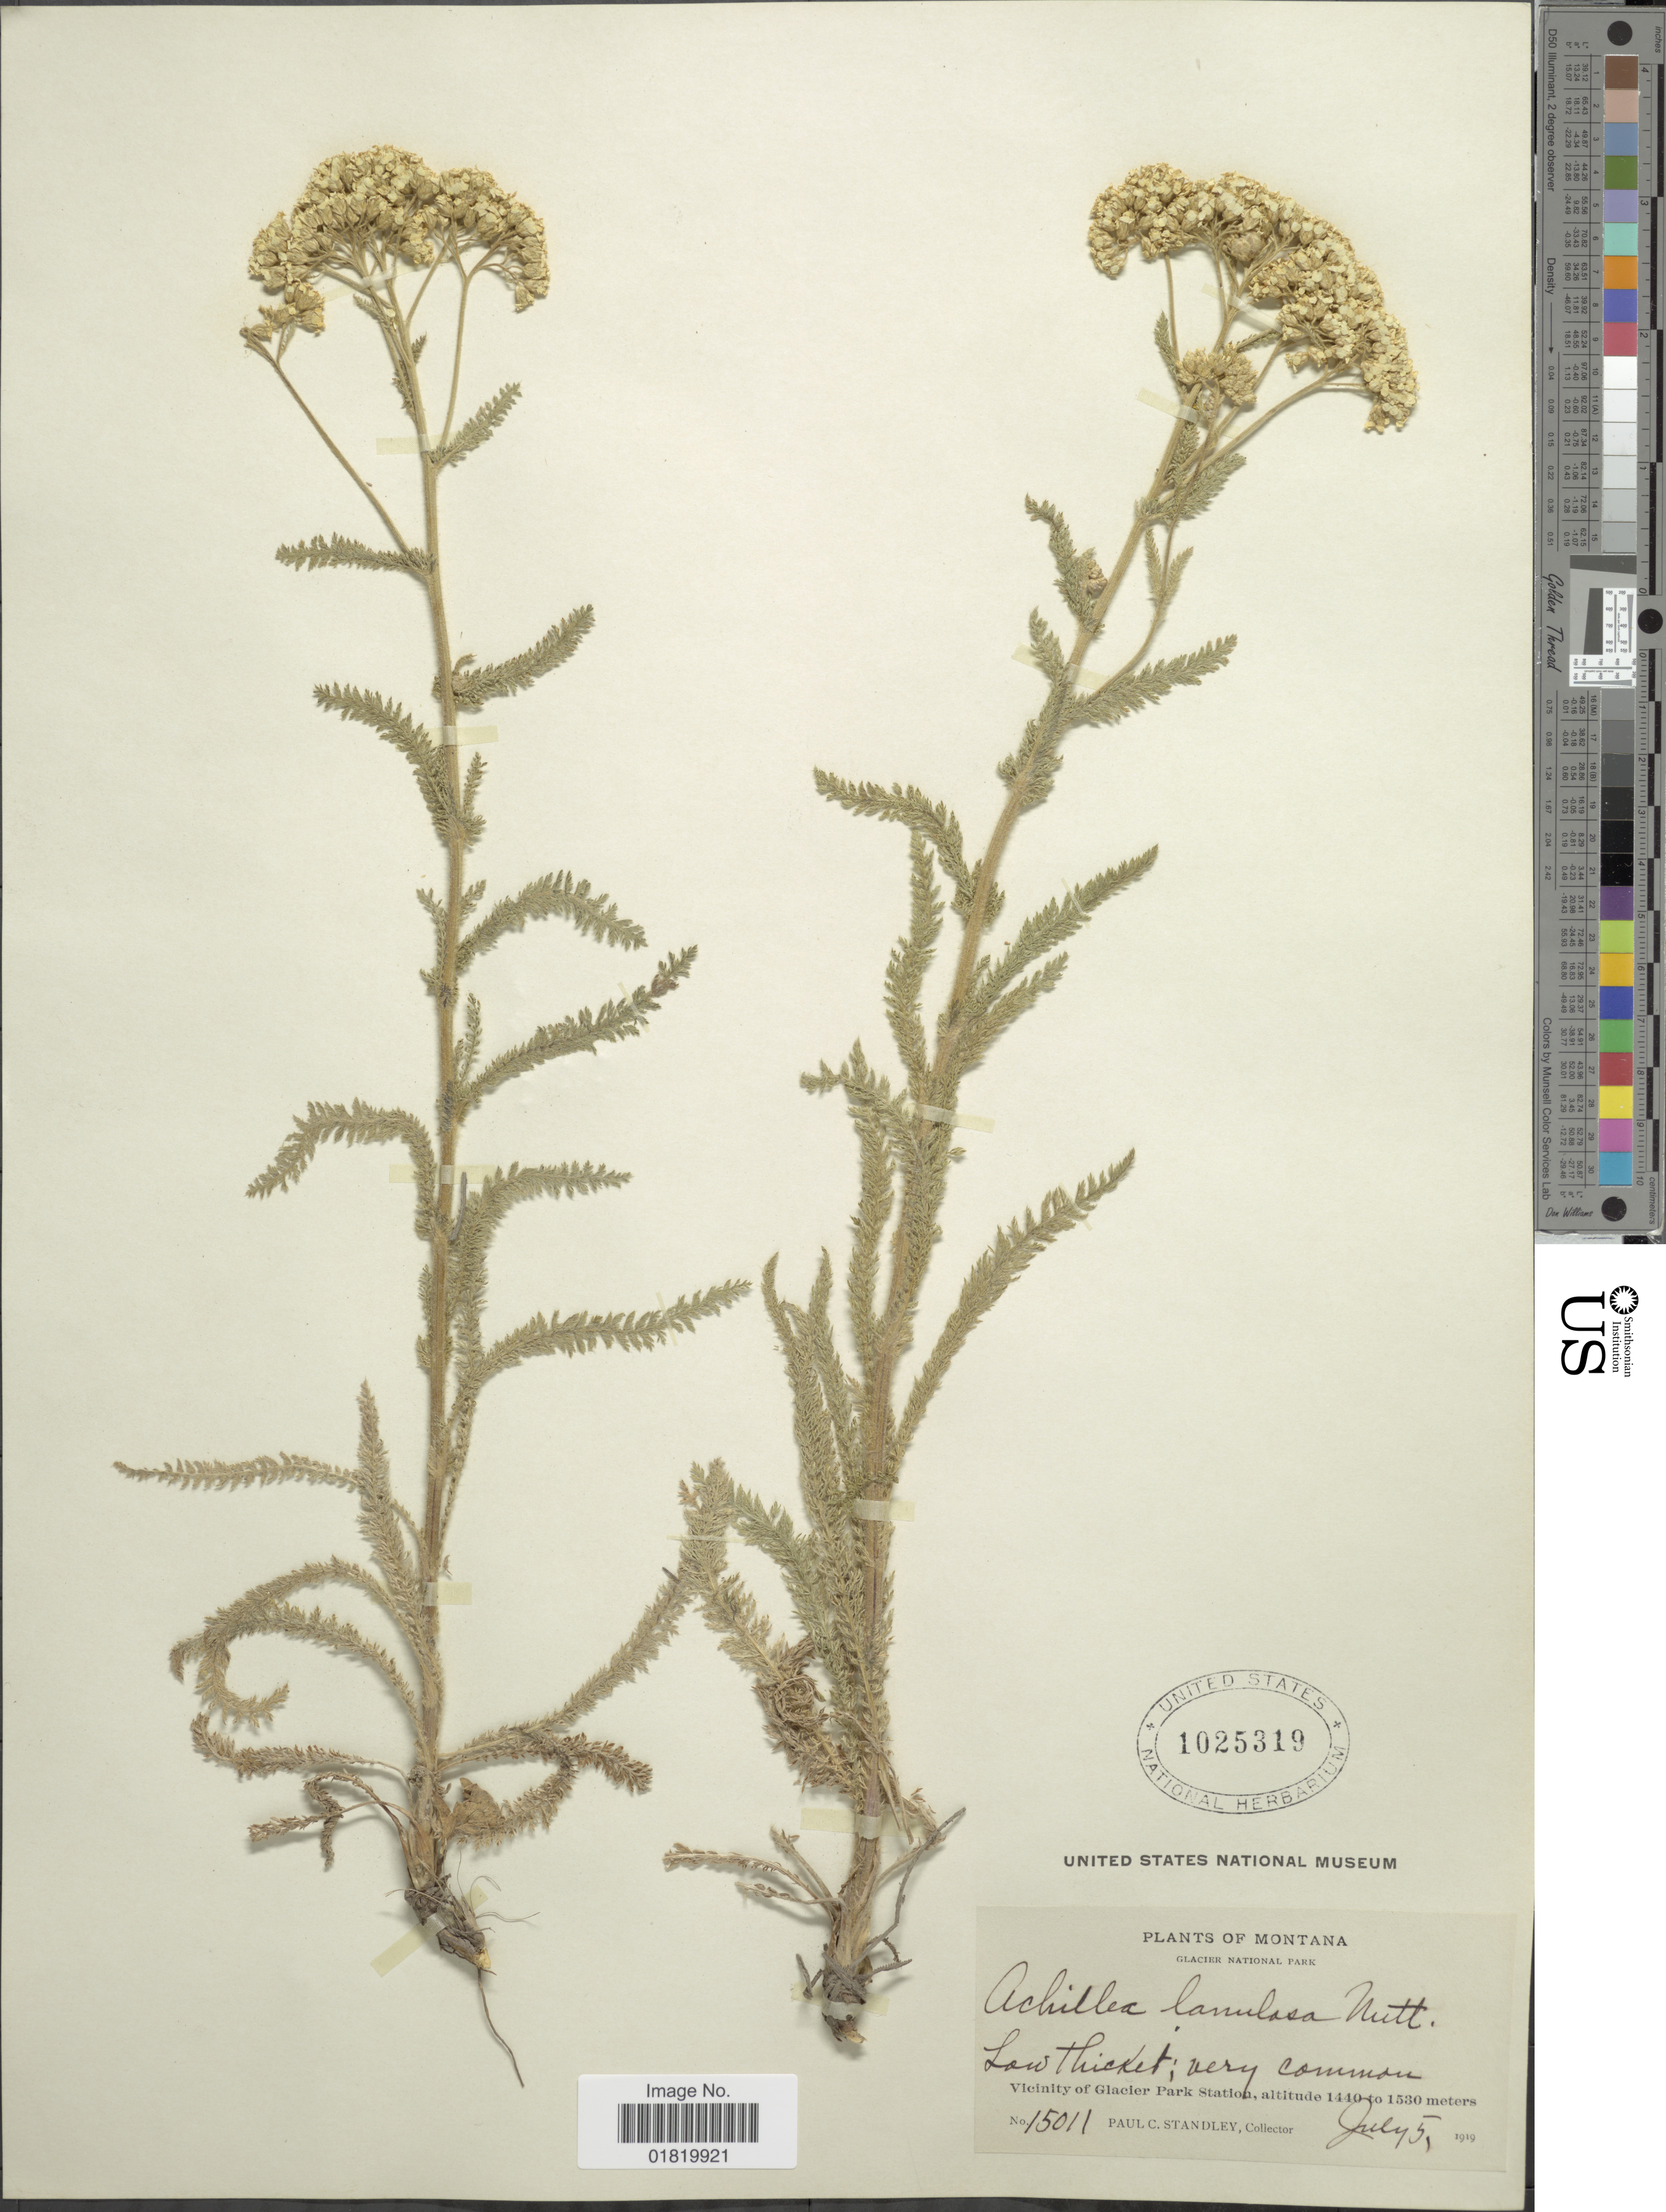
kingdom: Plantae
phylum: Tracheophyta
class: Magnoliopsida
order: Asterales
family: Asteraceae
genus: Achillea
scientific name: Achillea lanulosa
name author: Nutt.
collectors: P. C. Standley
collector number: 15011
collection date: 1919-07-05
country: United States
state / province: Montana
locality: Glacier National Park. Vicinity of Glacier Park Station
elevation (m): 1440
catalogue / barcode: US 1025319